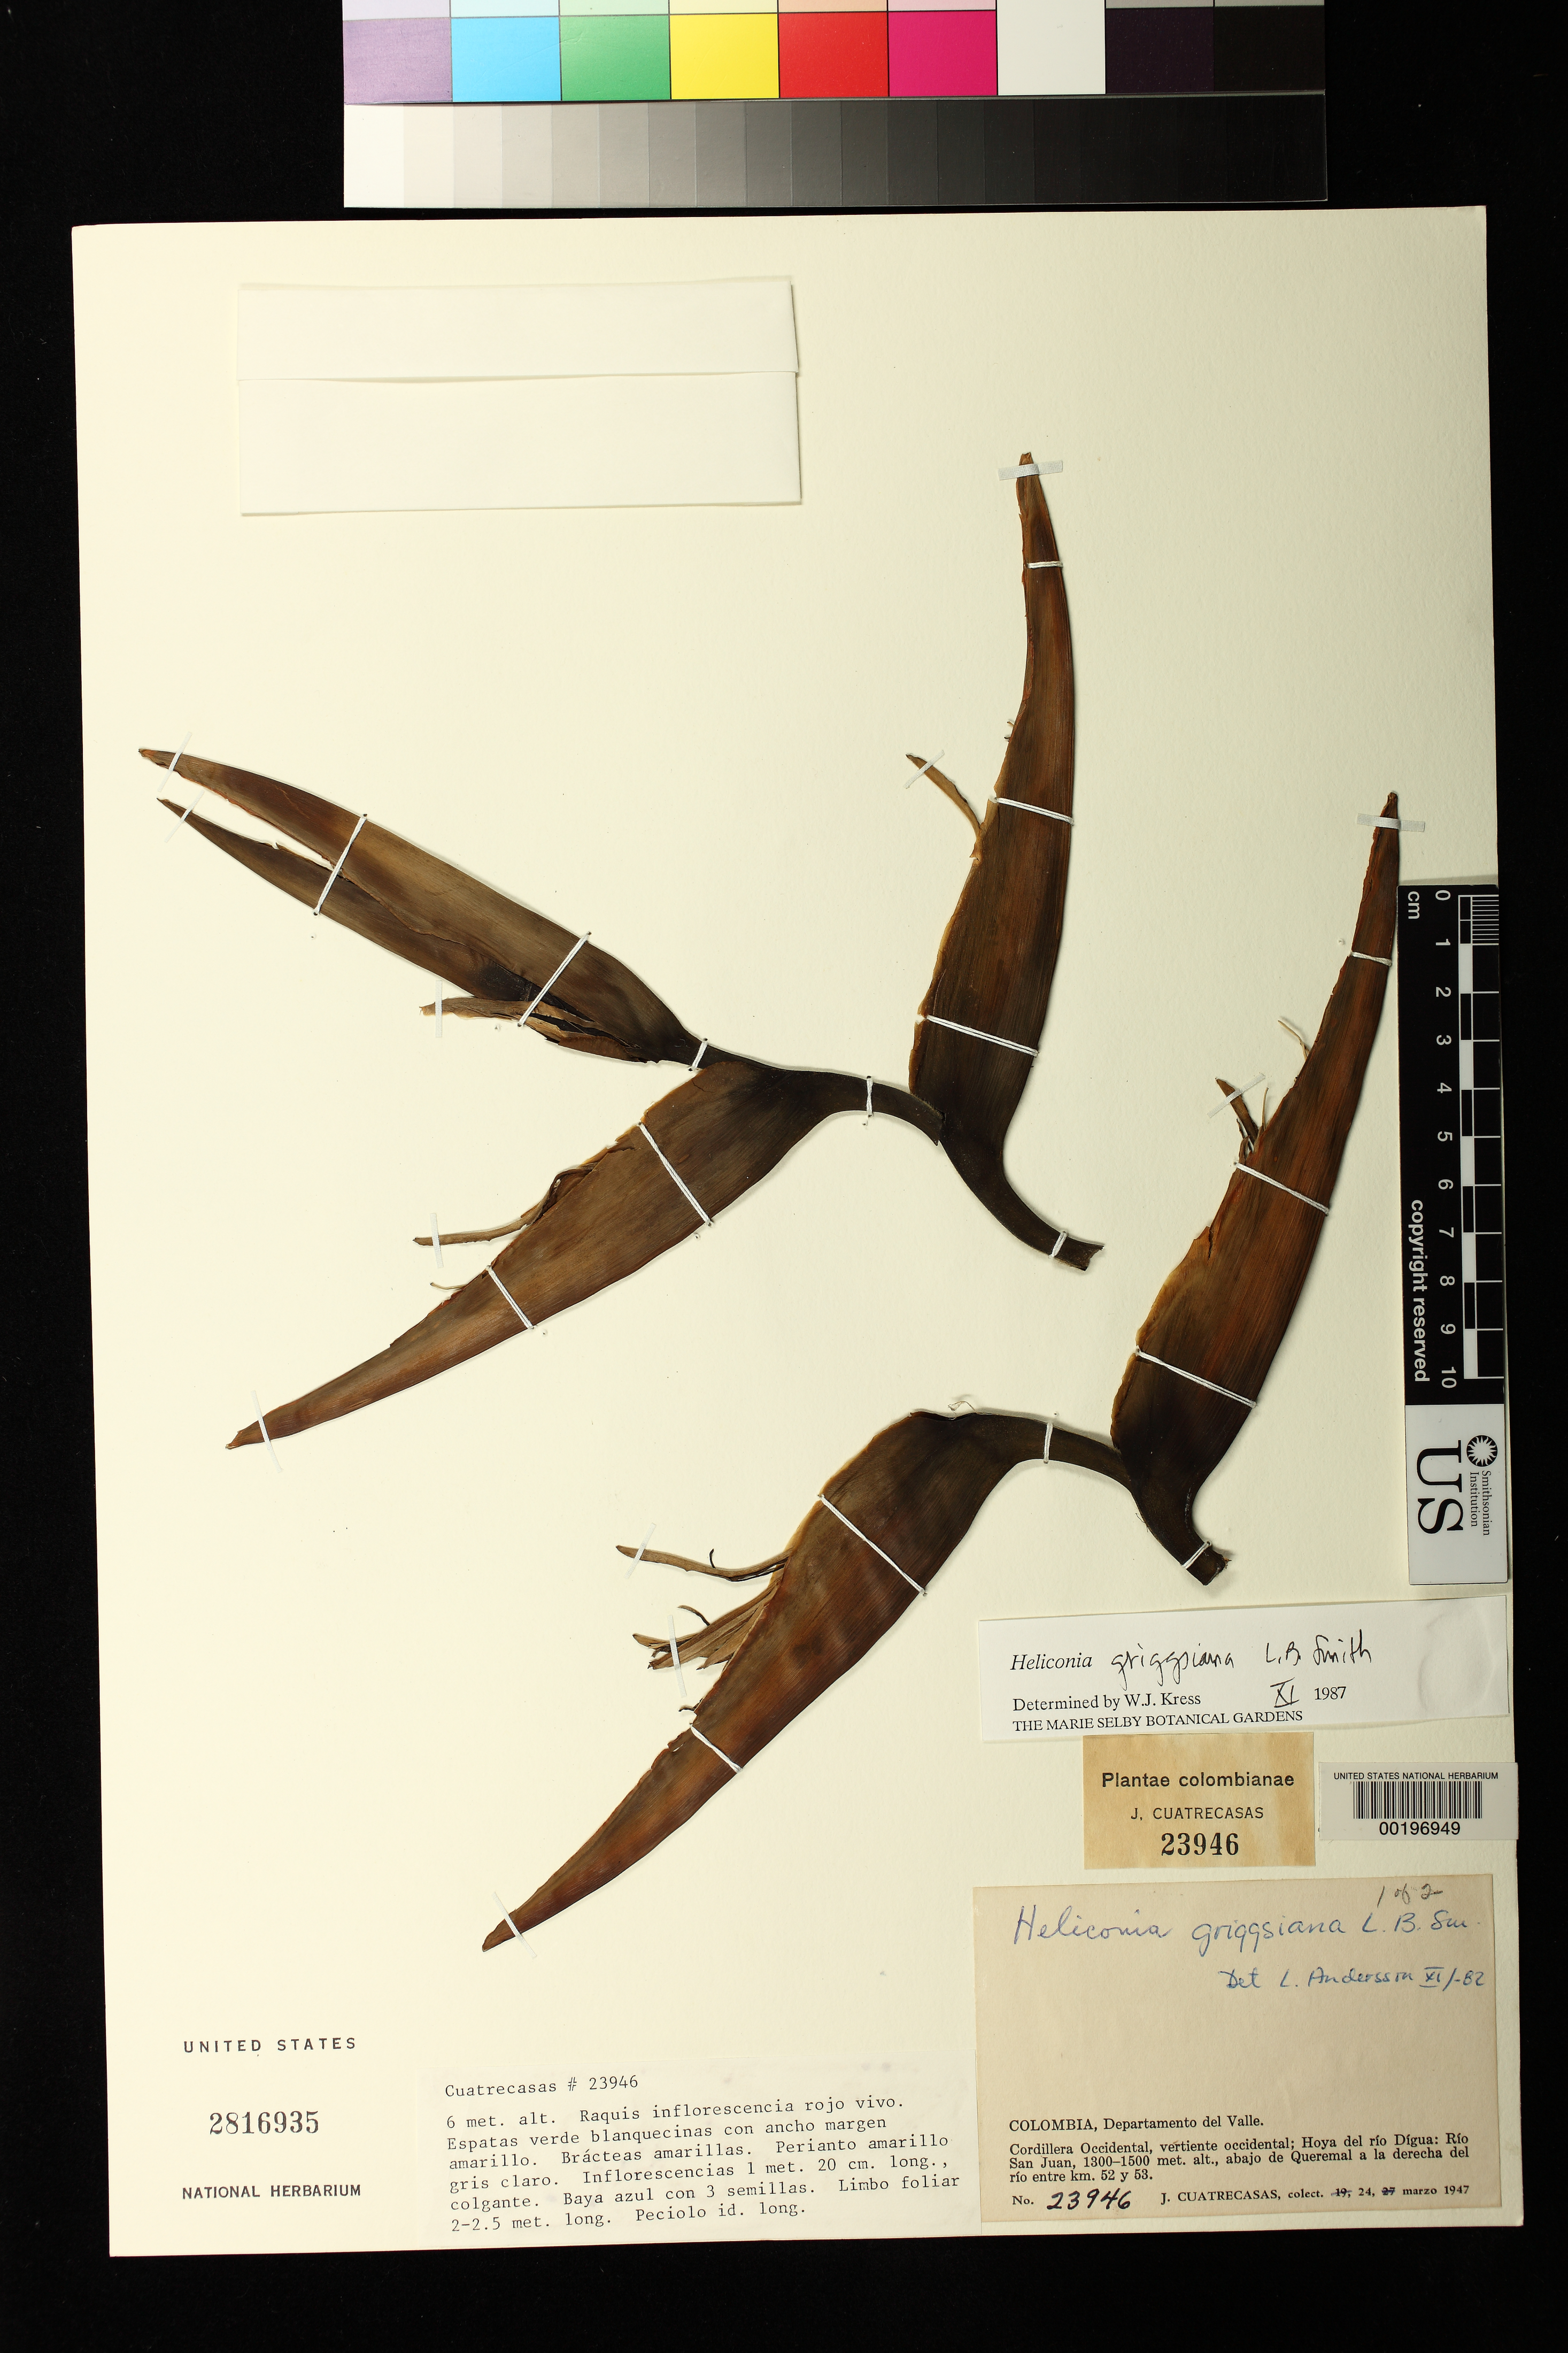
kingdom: Plantae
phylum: Tracheophyta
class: Liliopsida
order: Zingiberales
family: Heliconiaceae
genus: Heliconia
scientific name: Heliconia griggsiana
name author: L.B. Sm.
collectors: J. Cuatrecasas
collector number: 23946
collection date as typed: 24 Mar 1947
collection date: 1947-03-24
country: Colombia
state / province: Valle del Cauca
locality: Cordillera Occidental, western slope; Valley of Rio Digua; Rio San Juan, below Queremal to right of Rio between km 52 and 53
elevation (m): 1300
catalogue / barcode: US 2816935